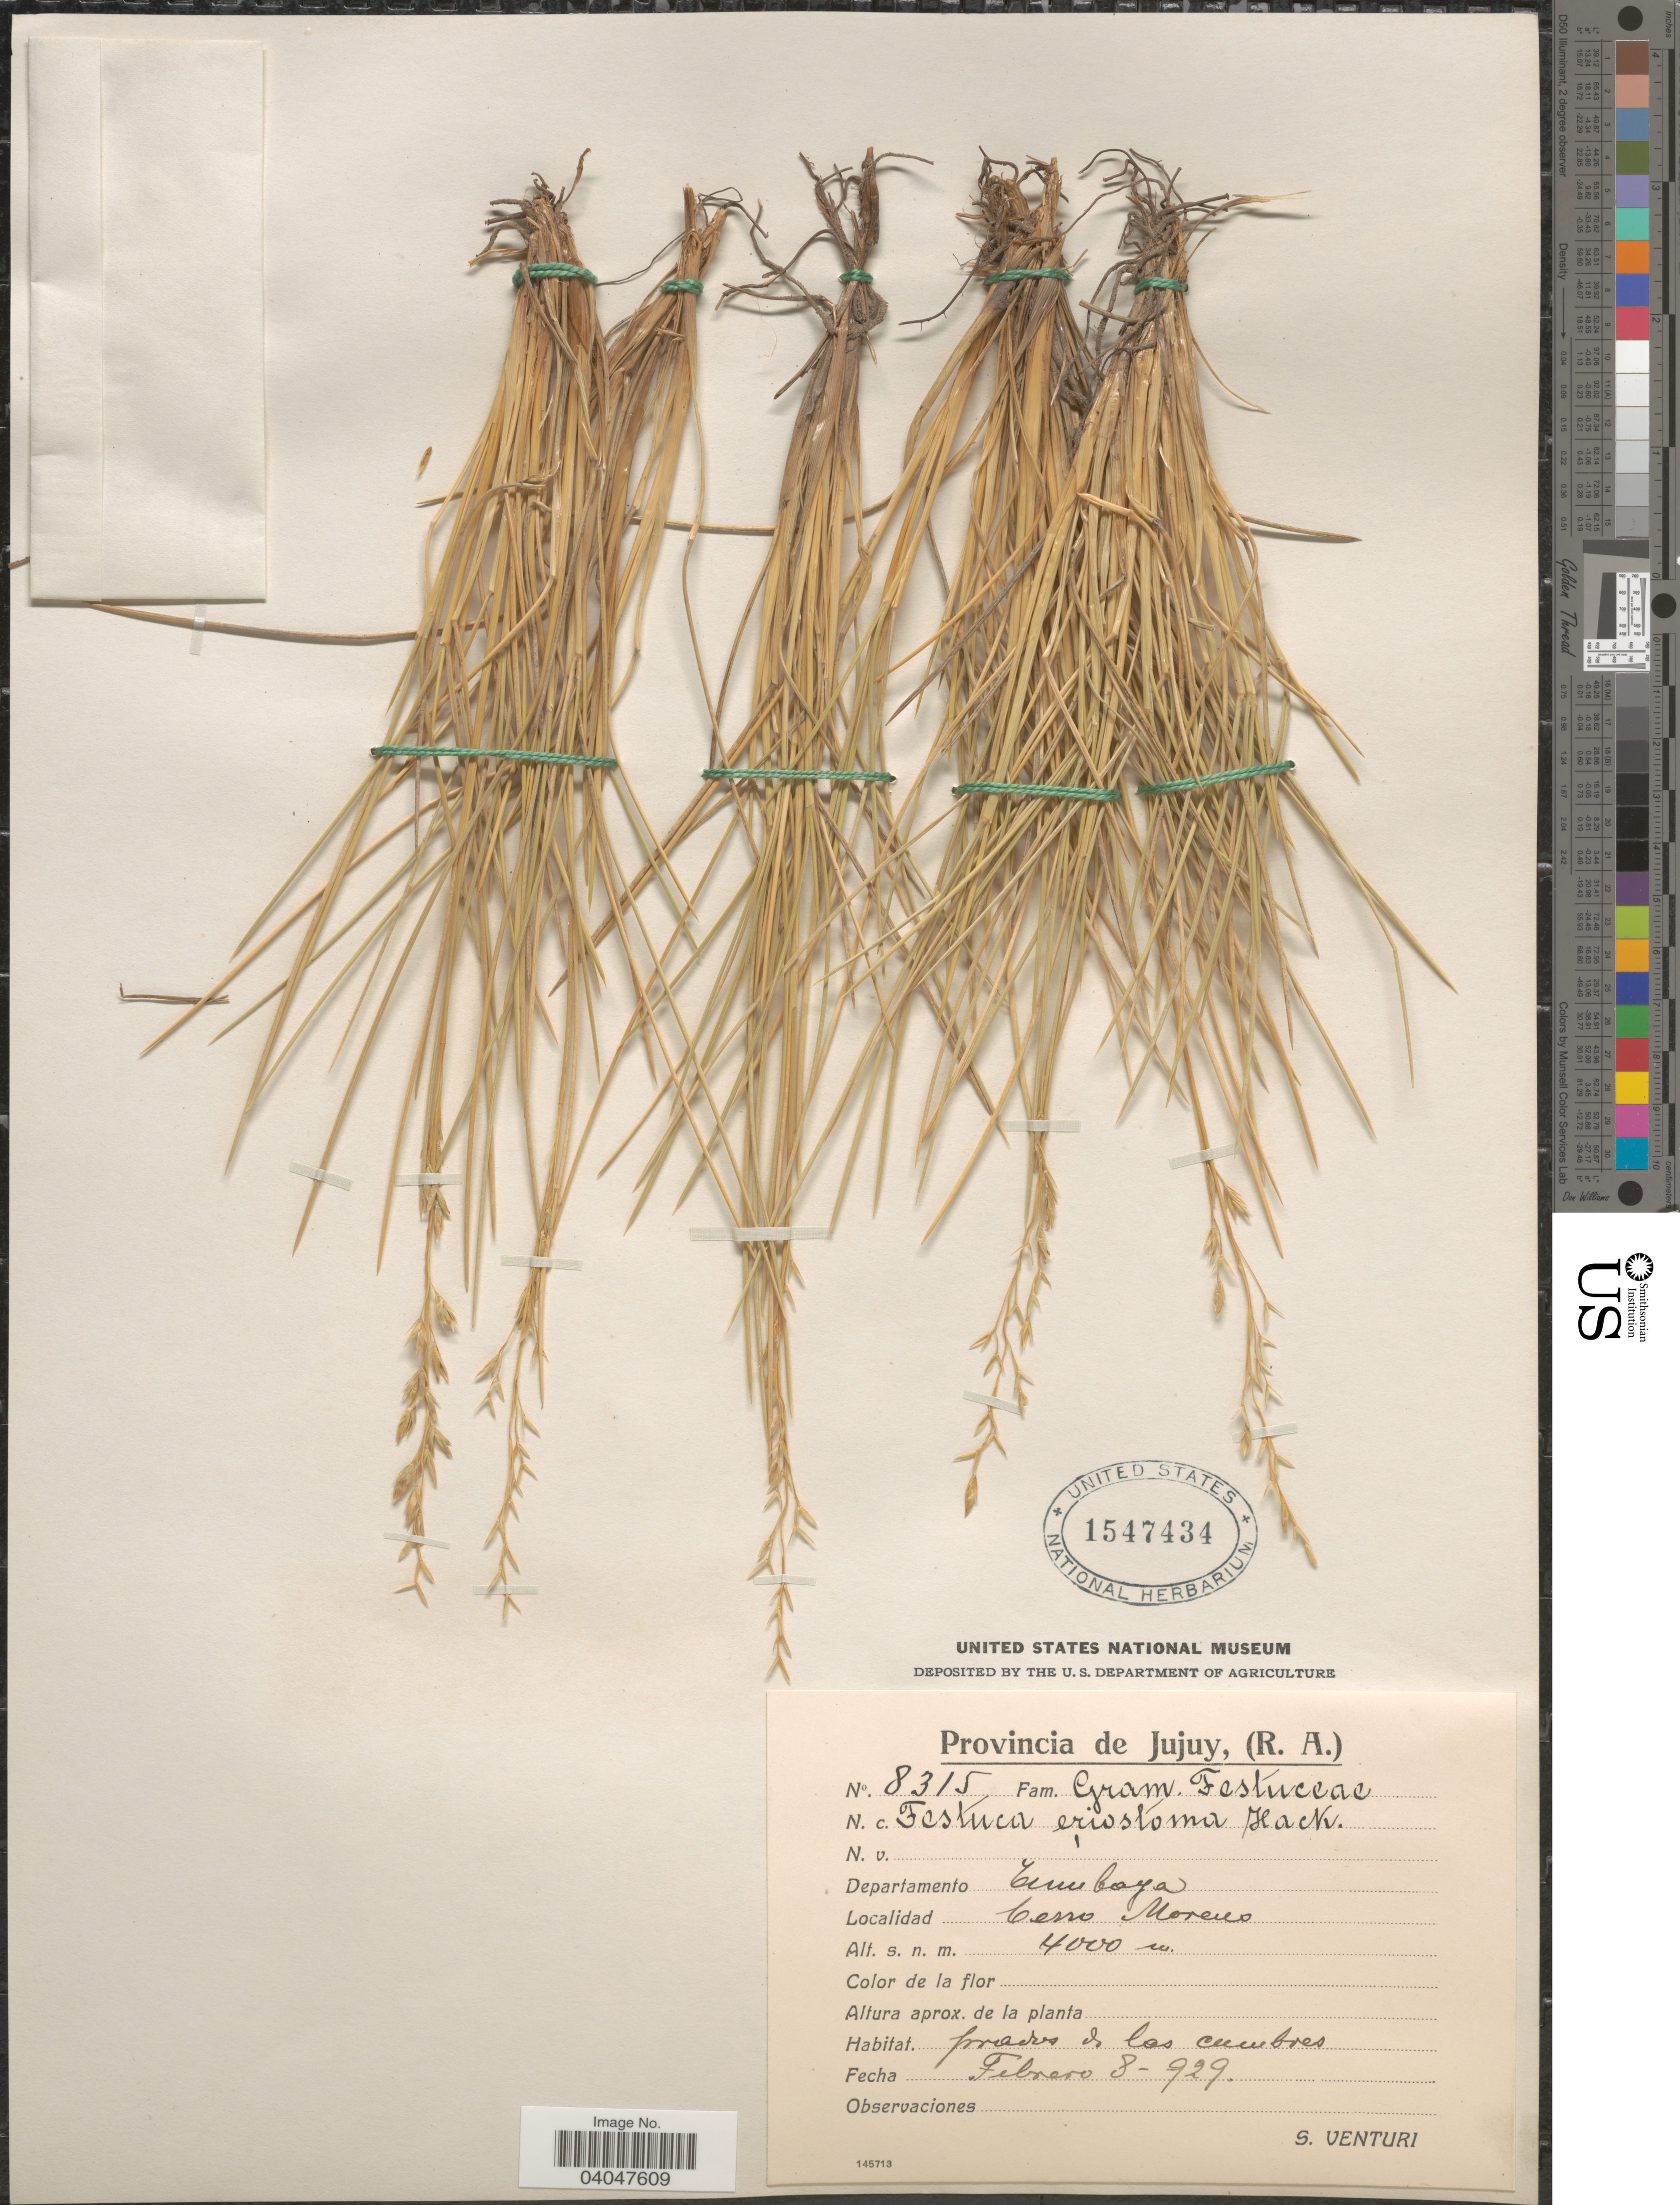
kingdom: Plantae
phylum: Tracheophyta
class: Liliopsida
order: Poales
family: Poaceae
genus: Festuca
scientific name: Festuca eriostoma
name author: Hack.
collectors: S. Venturi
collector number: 8315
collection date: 1929-02-08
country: Argentina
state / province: Jujuy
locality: Departamento Tumbaya. Cerro Moreno.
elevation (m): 4000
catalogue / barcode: US 1547434